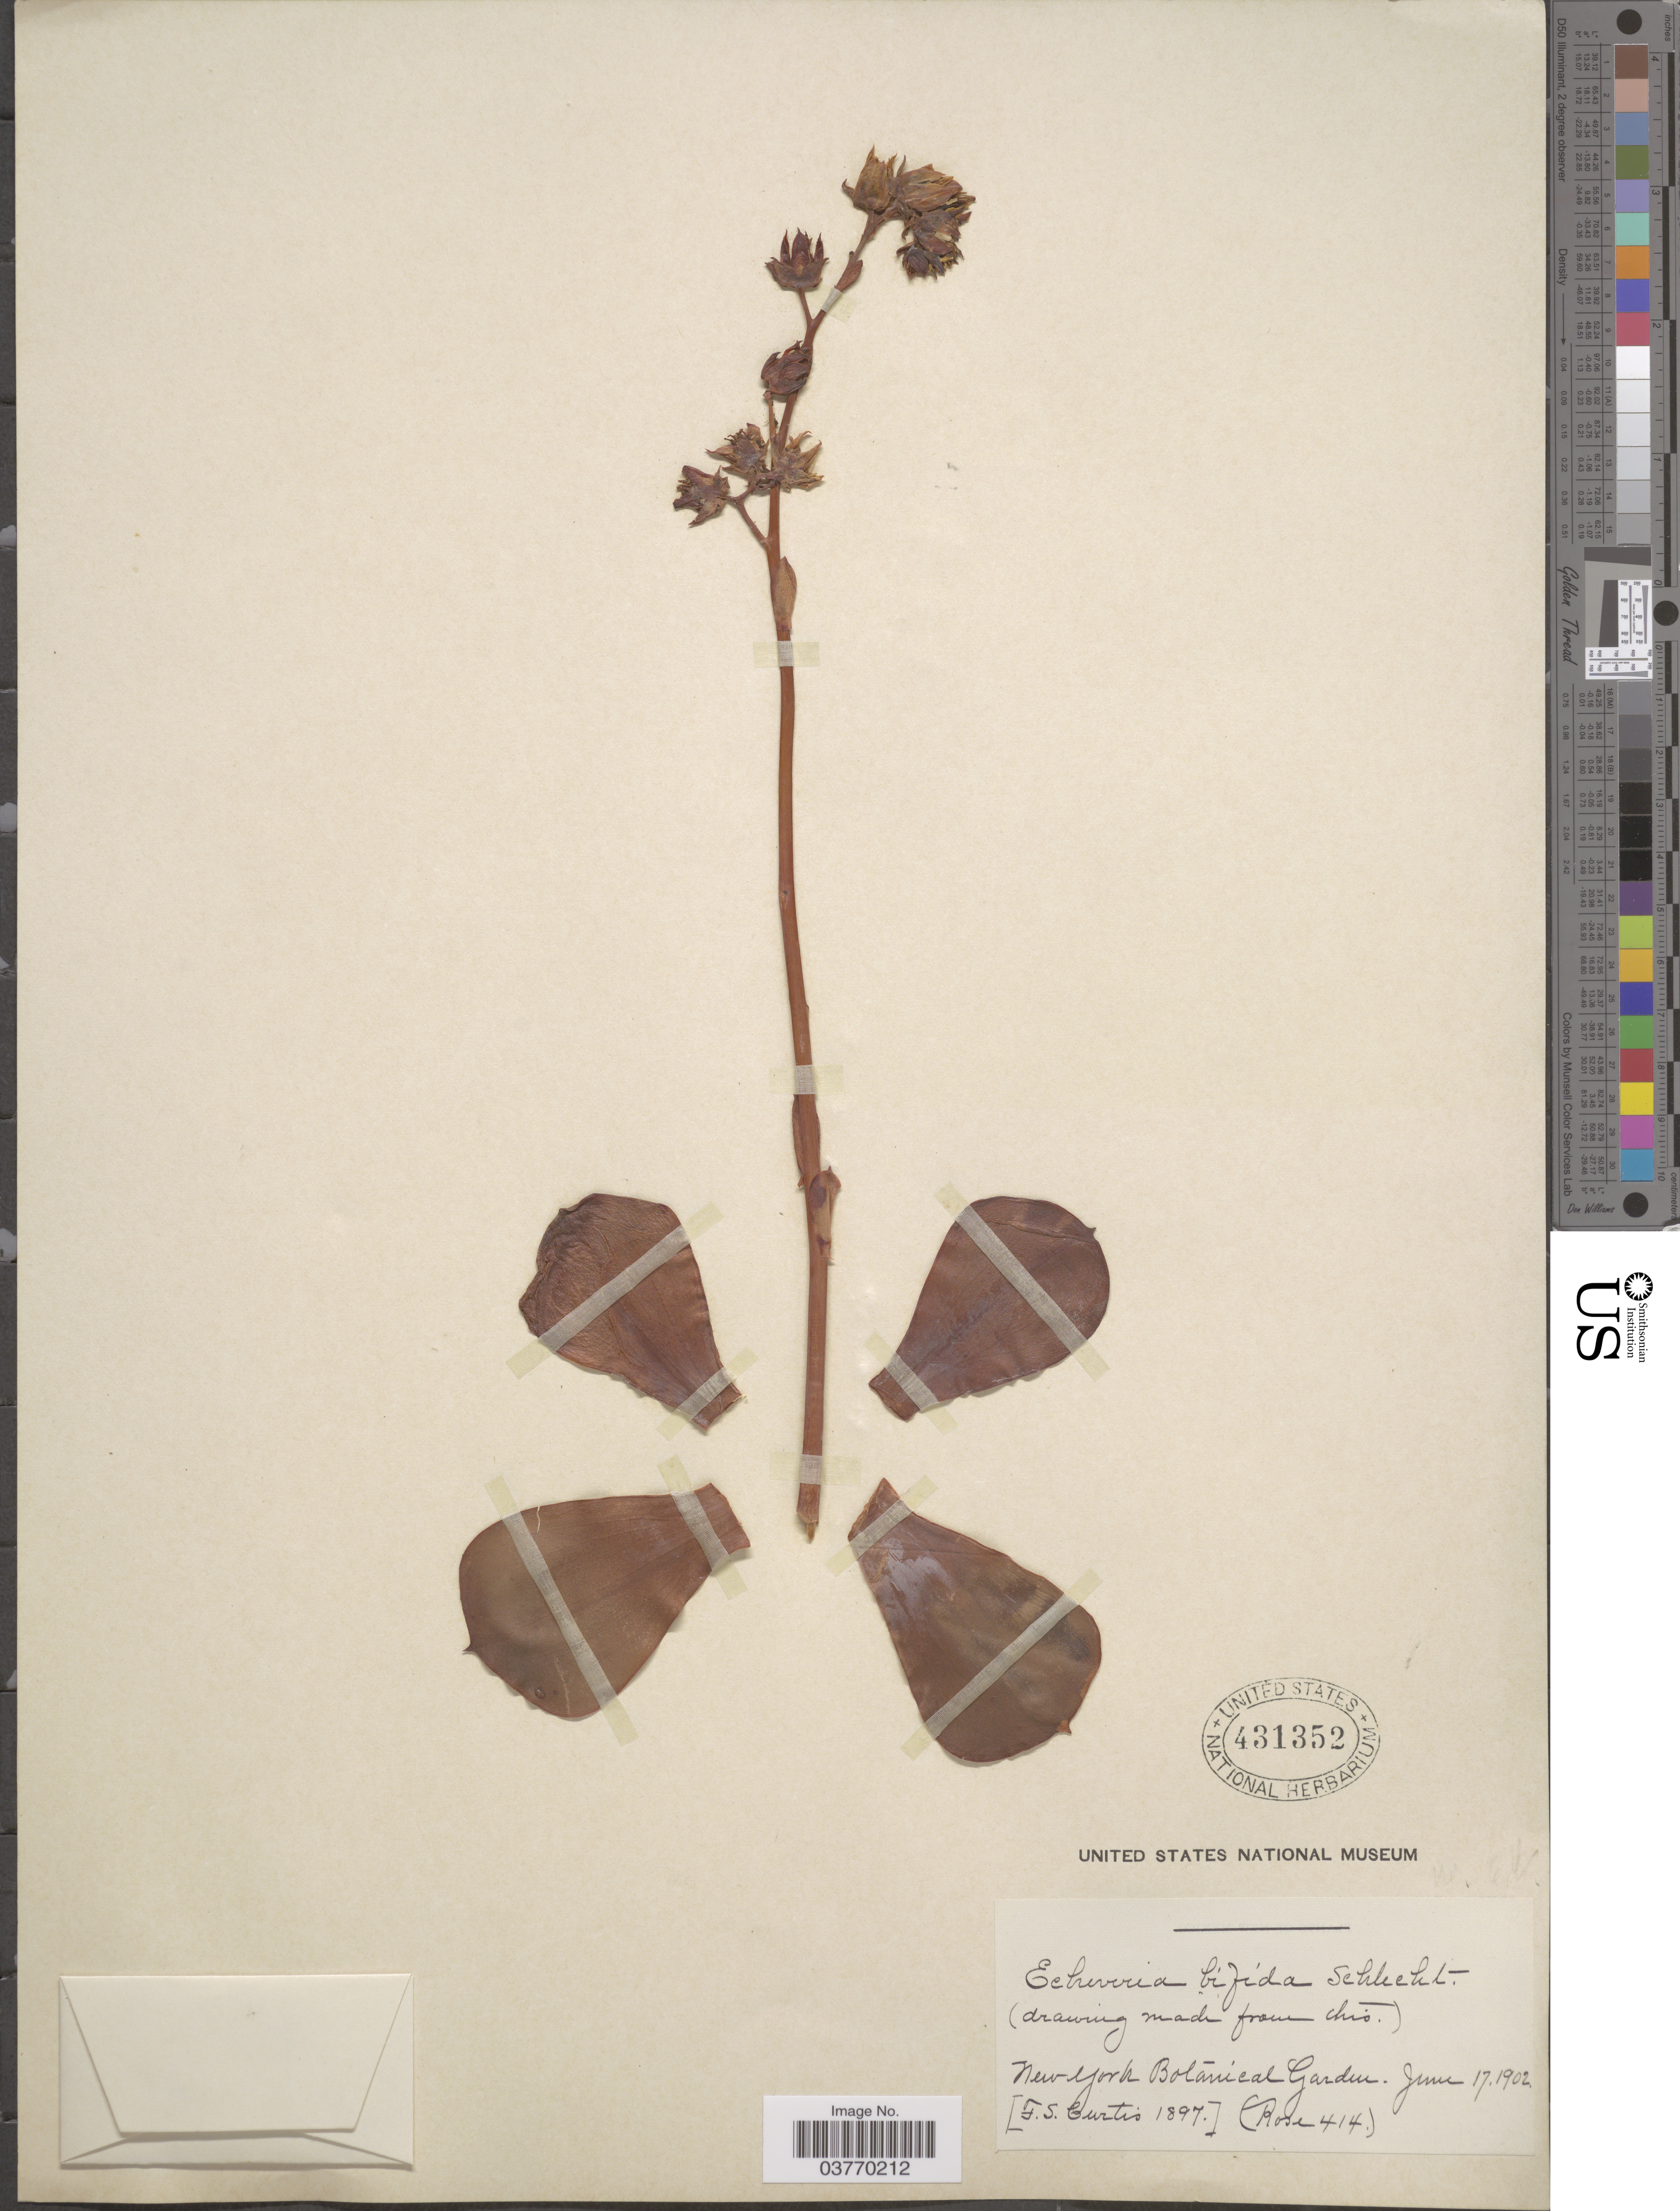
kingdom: Plantae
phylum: Tracheophyta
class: Magnoliopsida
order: Saxifragales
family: Crassulaceae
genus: Echeveria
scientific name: Echeveria x imbricata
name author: Deleuil ex É. Morren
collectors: F. Curtis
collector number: Rose414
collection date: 1902-06-17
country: United States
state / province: New York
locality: New York Botanical Garden.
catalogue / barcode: US 431352